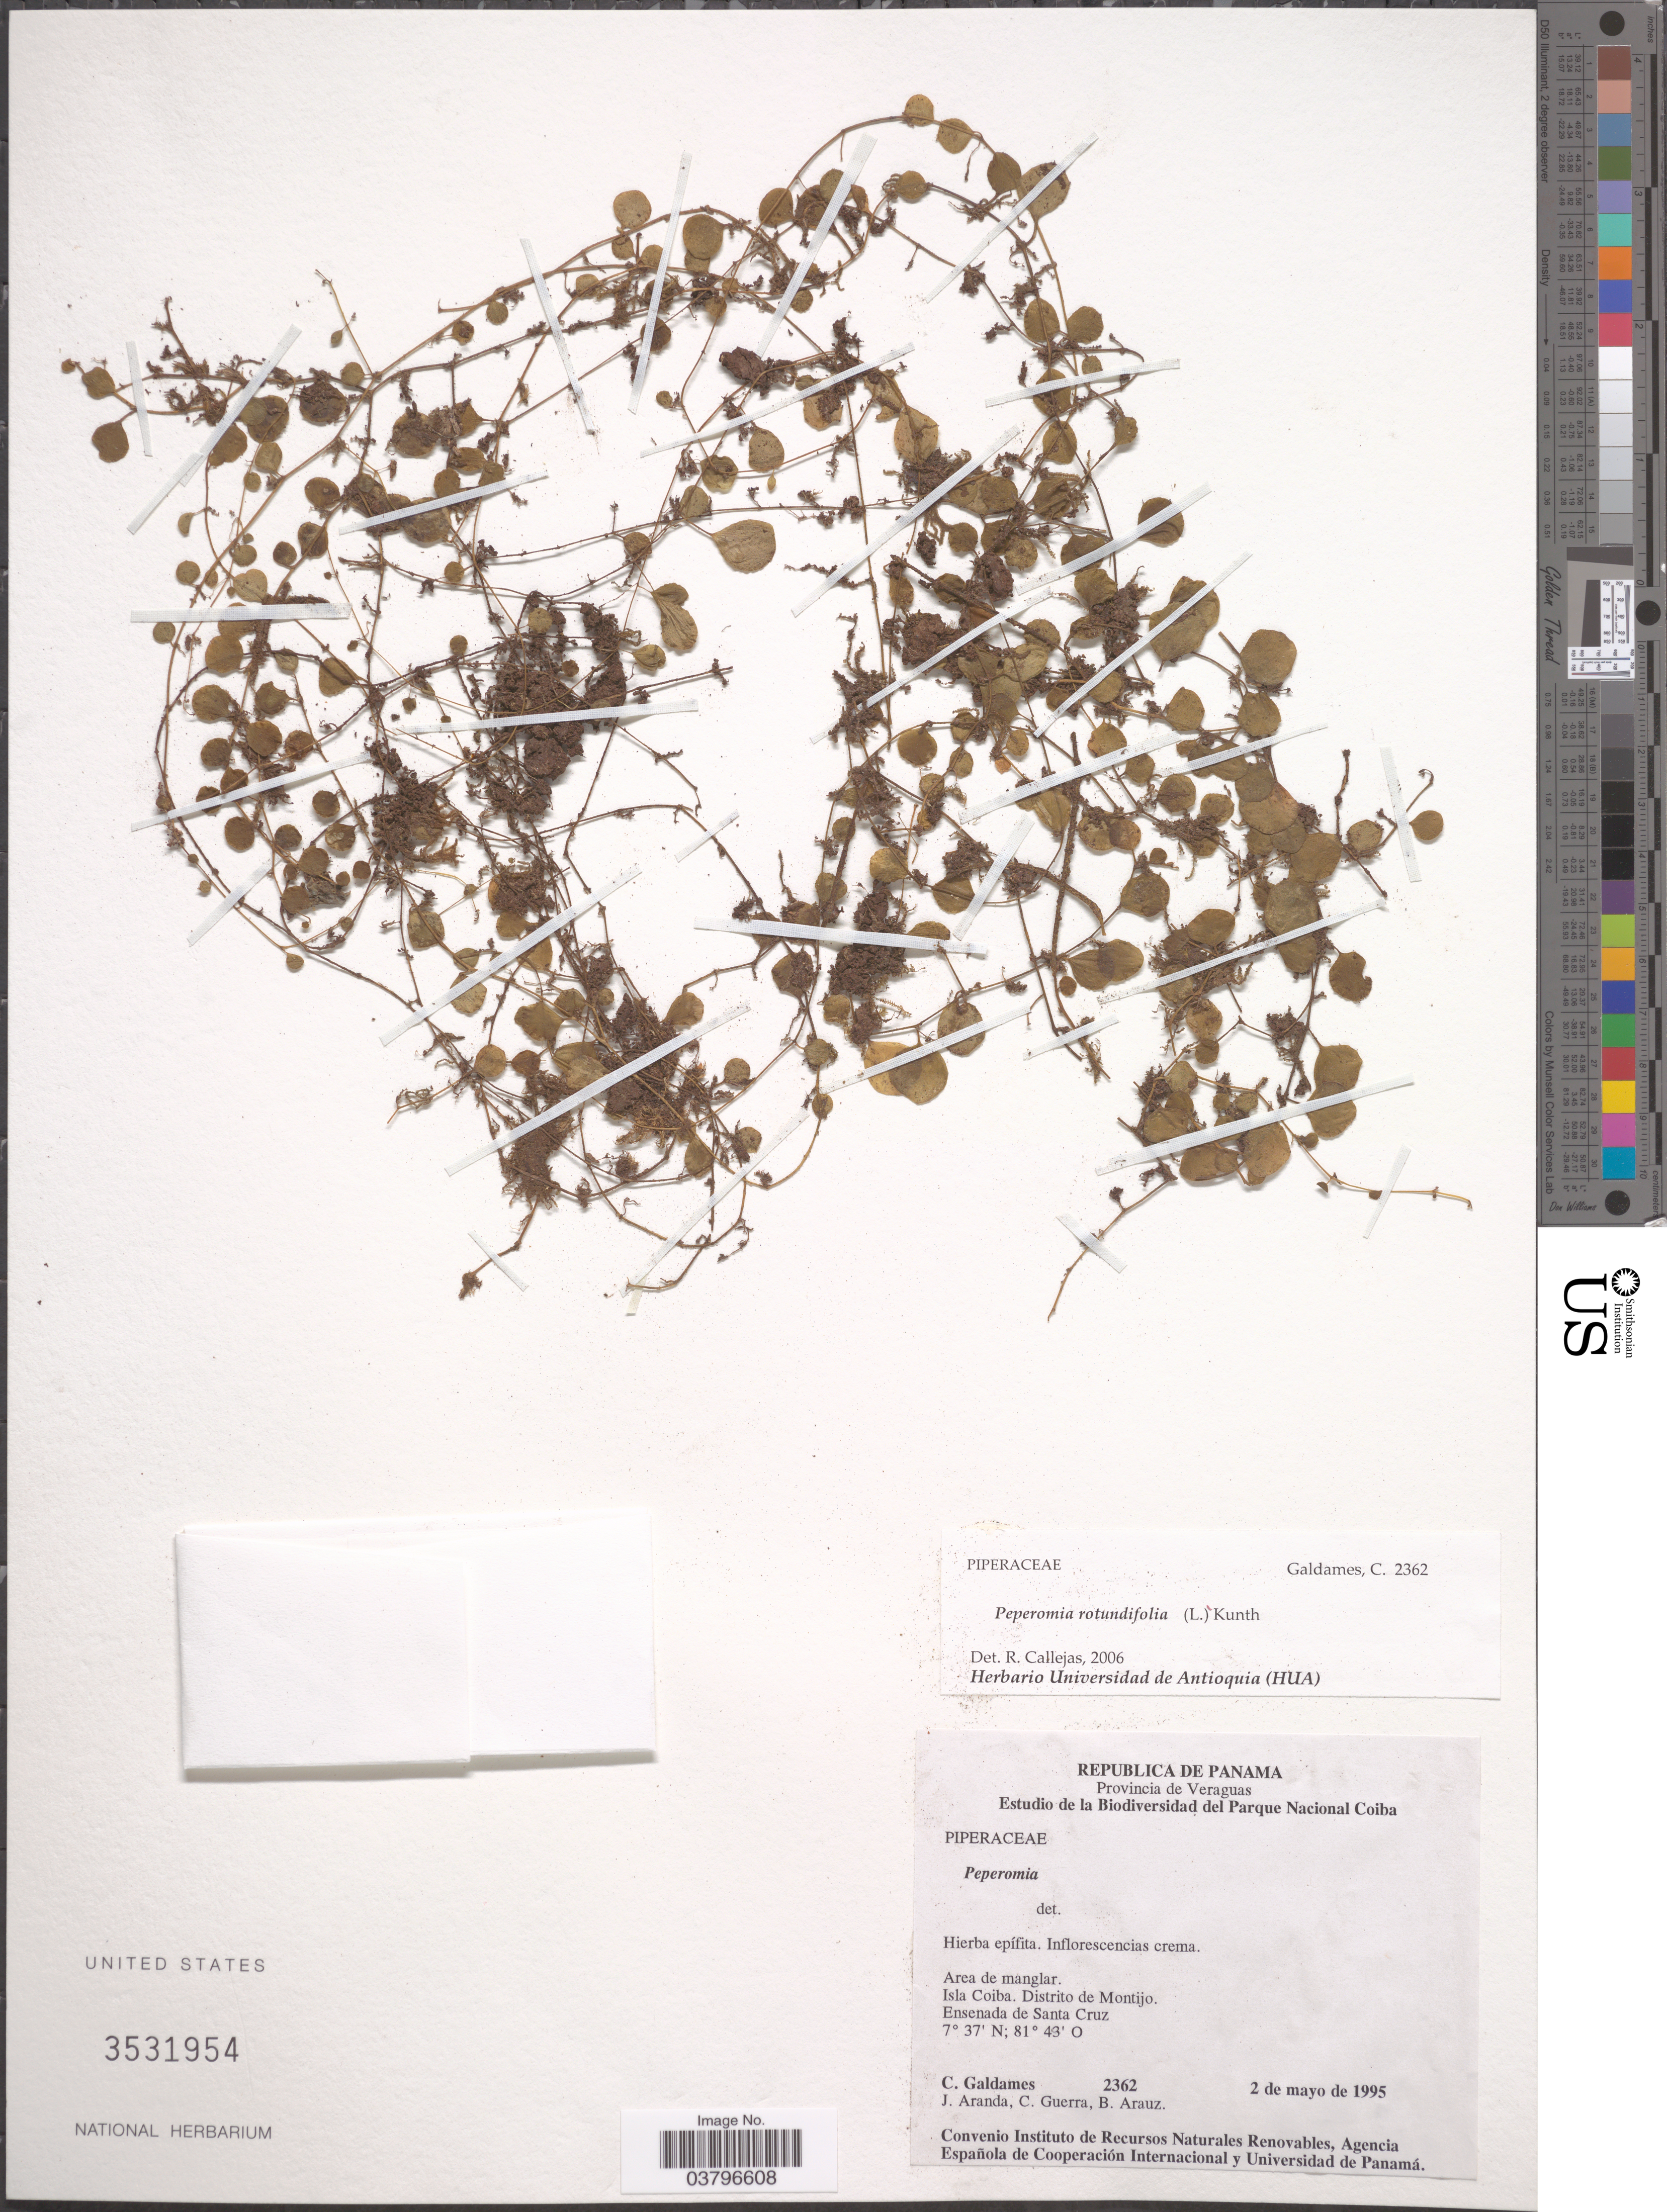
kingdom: Plantae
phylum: Tracheophyta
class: Magnoliopsida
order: Piperales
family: Piperaceae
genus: Peperomia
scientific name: Peperomia rotundifolia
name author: (L.) Kunth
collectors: C. Galdames, J. Aranda, C. Guerra & B. Araúz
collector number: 2362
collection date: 1995-05-02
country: Panama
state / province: Veraguas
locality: Area de manglar. Isla Coiba. Distrito de Montijo. Esenada de Santa Cruz.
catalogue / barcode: US 3531954